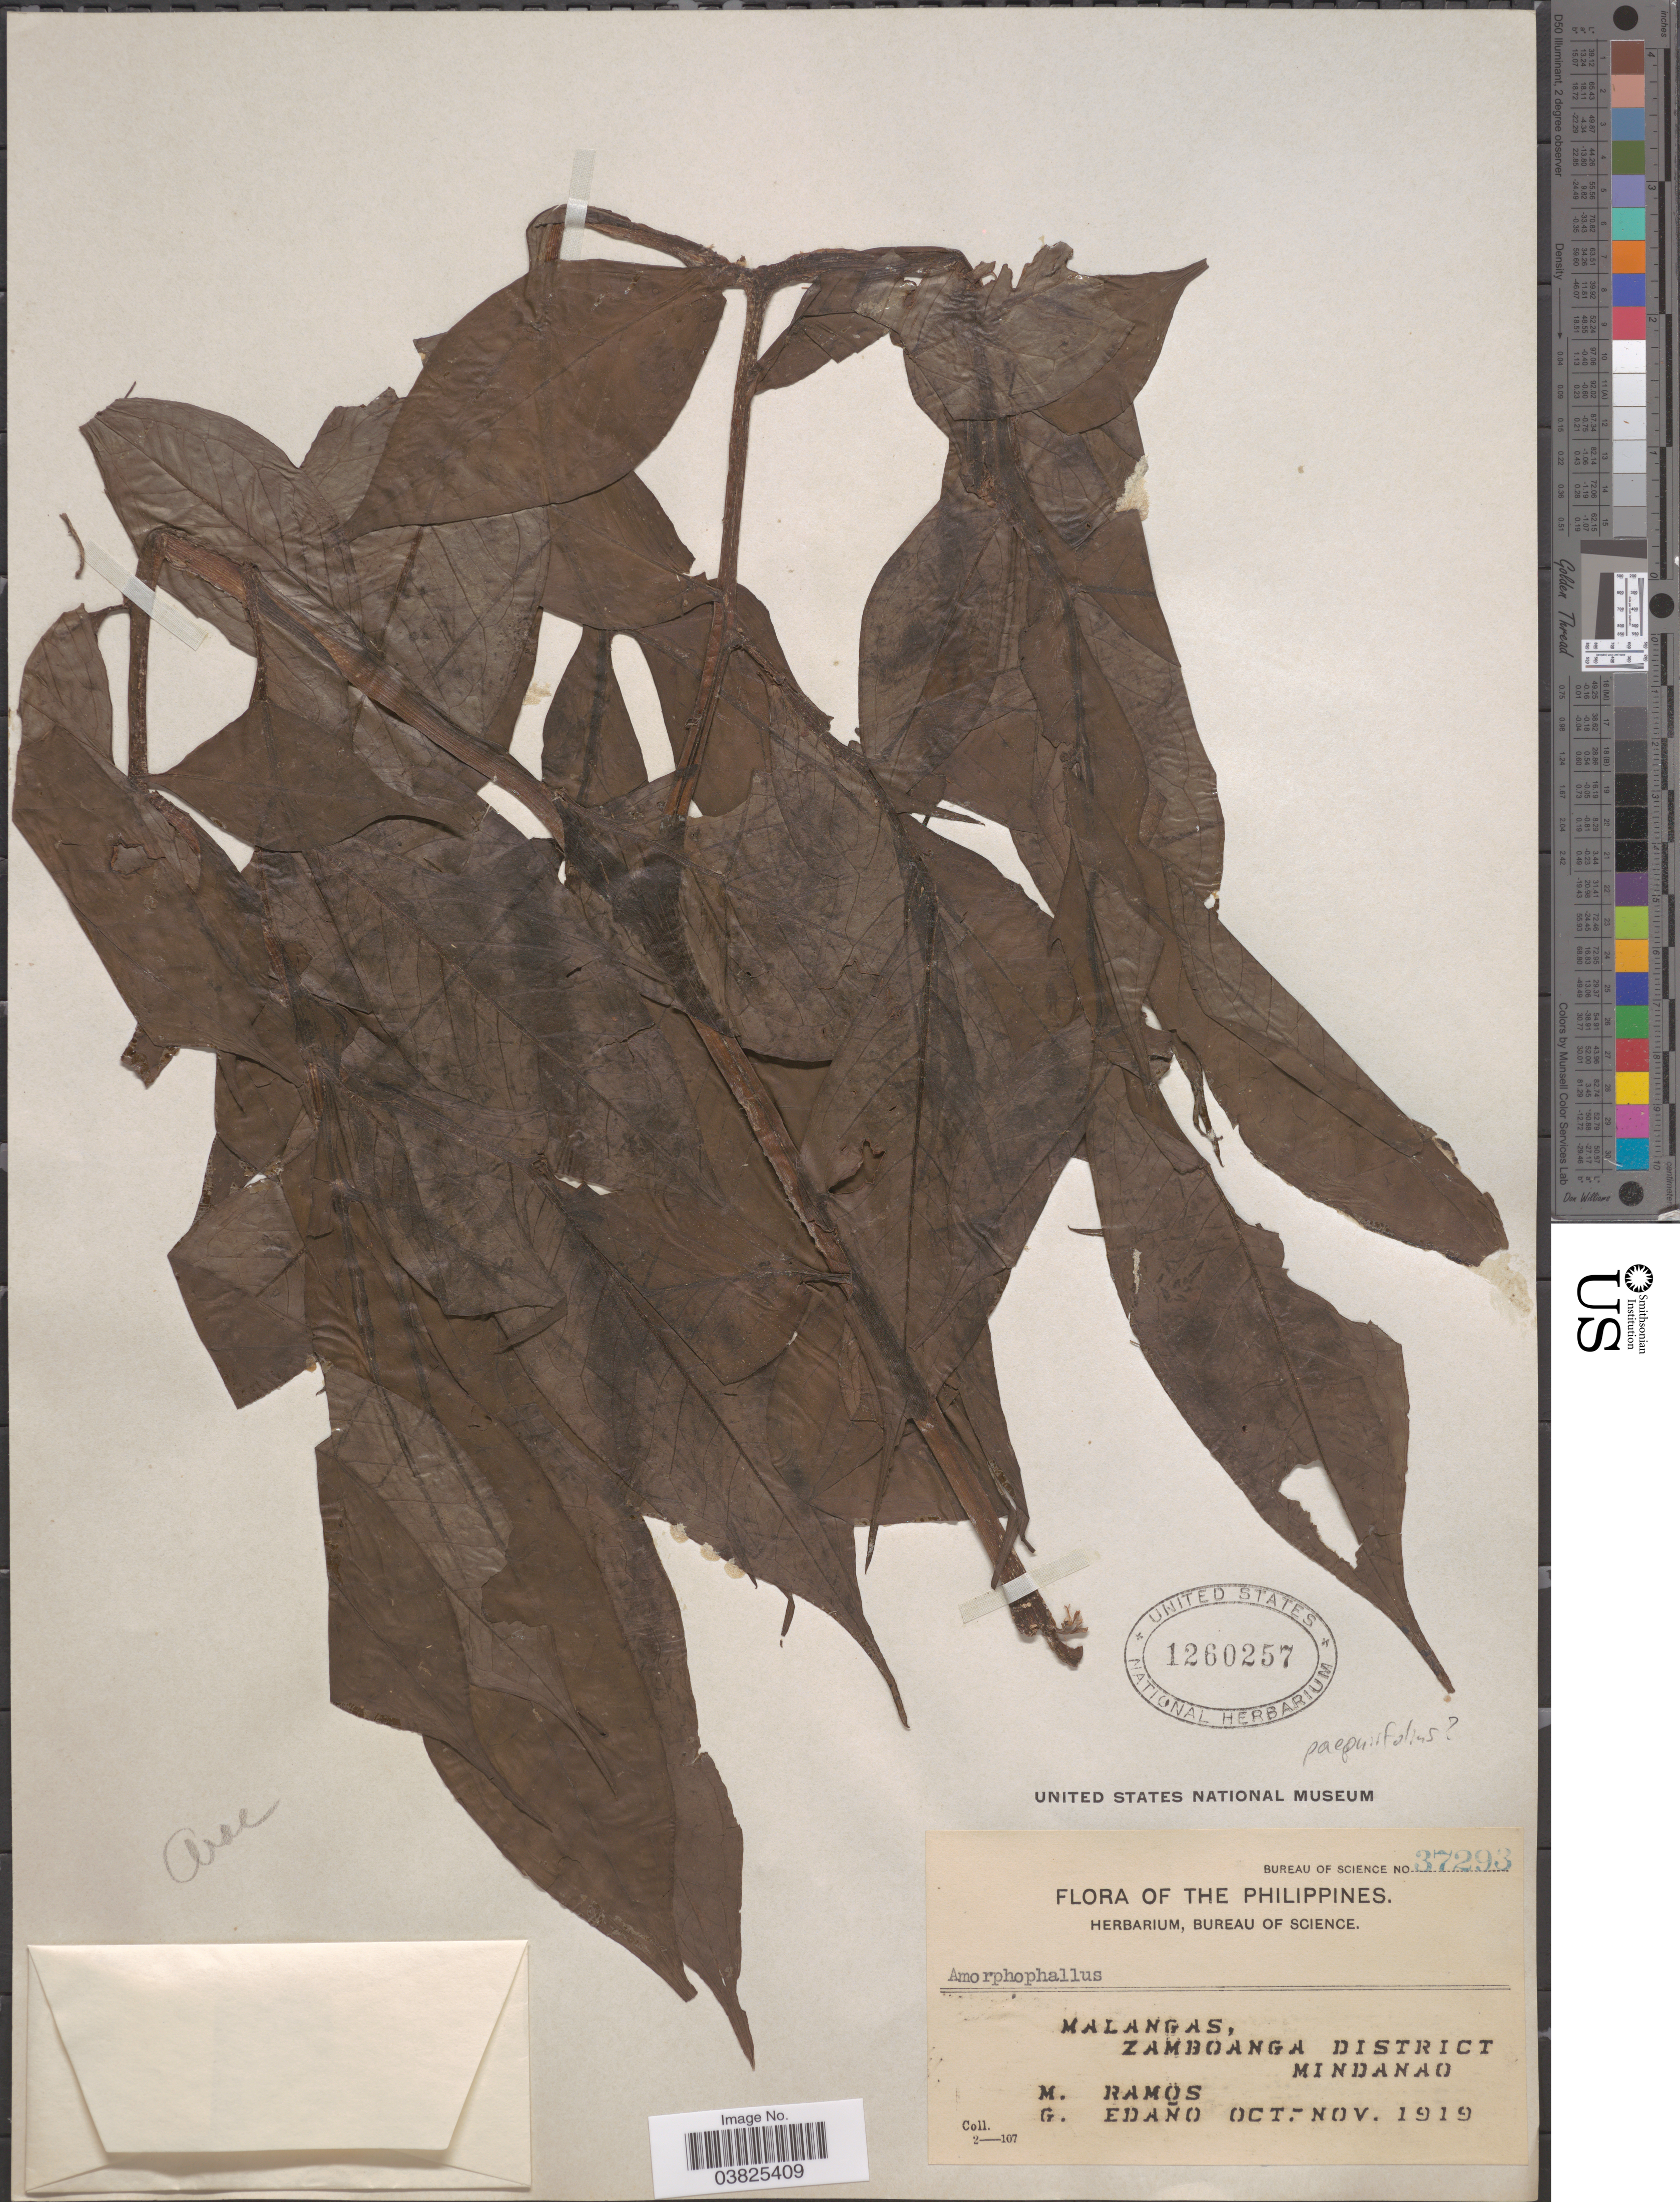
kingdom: Plantae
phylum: Tracheophyta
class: Liliopsida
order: Alismatales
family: Araceae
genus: Amorphophallus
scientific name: Amorphophallus paeoniifolius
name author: (Dennst.) Nicolson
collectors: M. Ramos & G. Edaño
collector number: Bureau of Science 37293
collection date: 1919-10/1919-11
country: Philippines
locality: Malangas, Zamboanga District, Mindanao.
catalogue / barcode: US 1260257